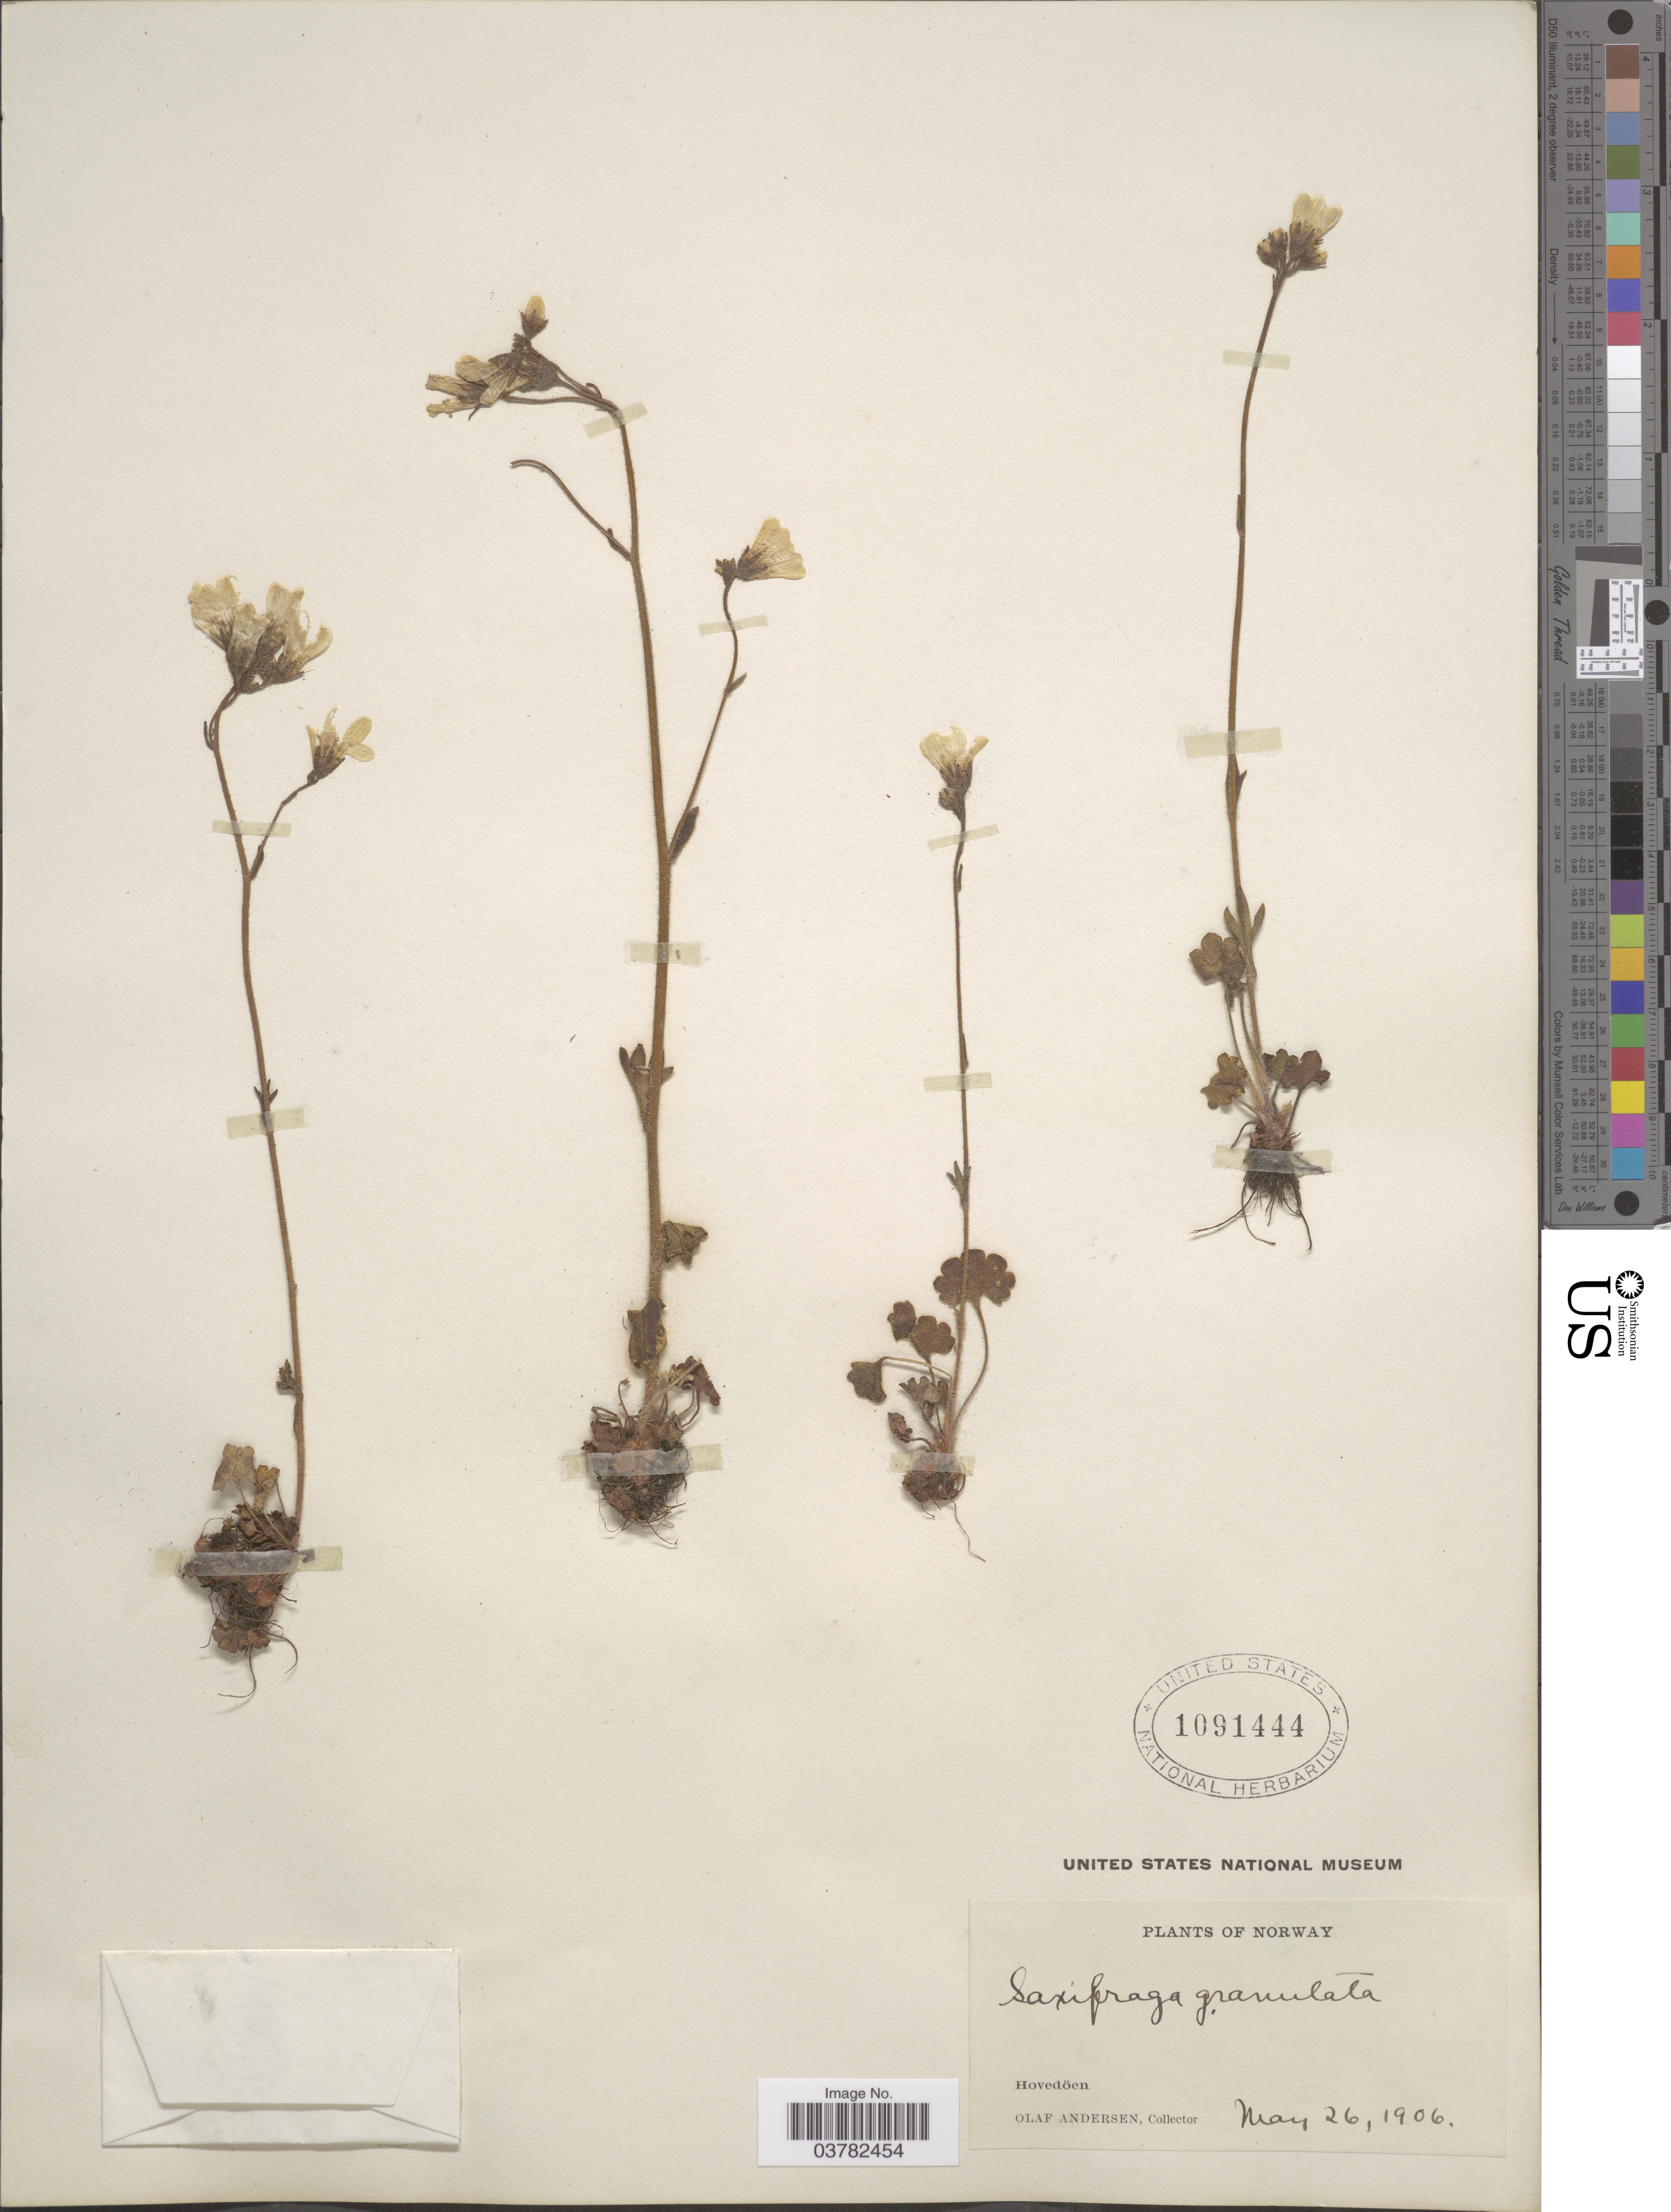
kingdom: Plantae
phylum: Tracheophyta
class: Magnoliopsida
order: Saxifragales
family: Saxifragaceae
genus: Saxifraga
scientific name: Saxifraga granulata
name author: L.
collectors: O. Andersen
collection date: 1906-05-26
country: Norway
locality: Hovedöen.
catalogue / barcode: US 1091444